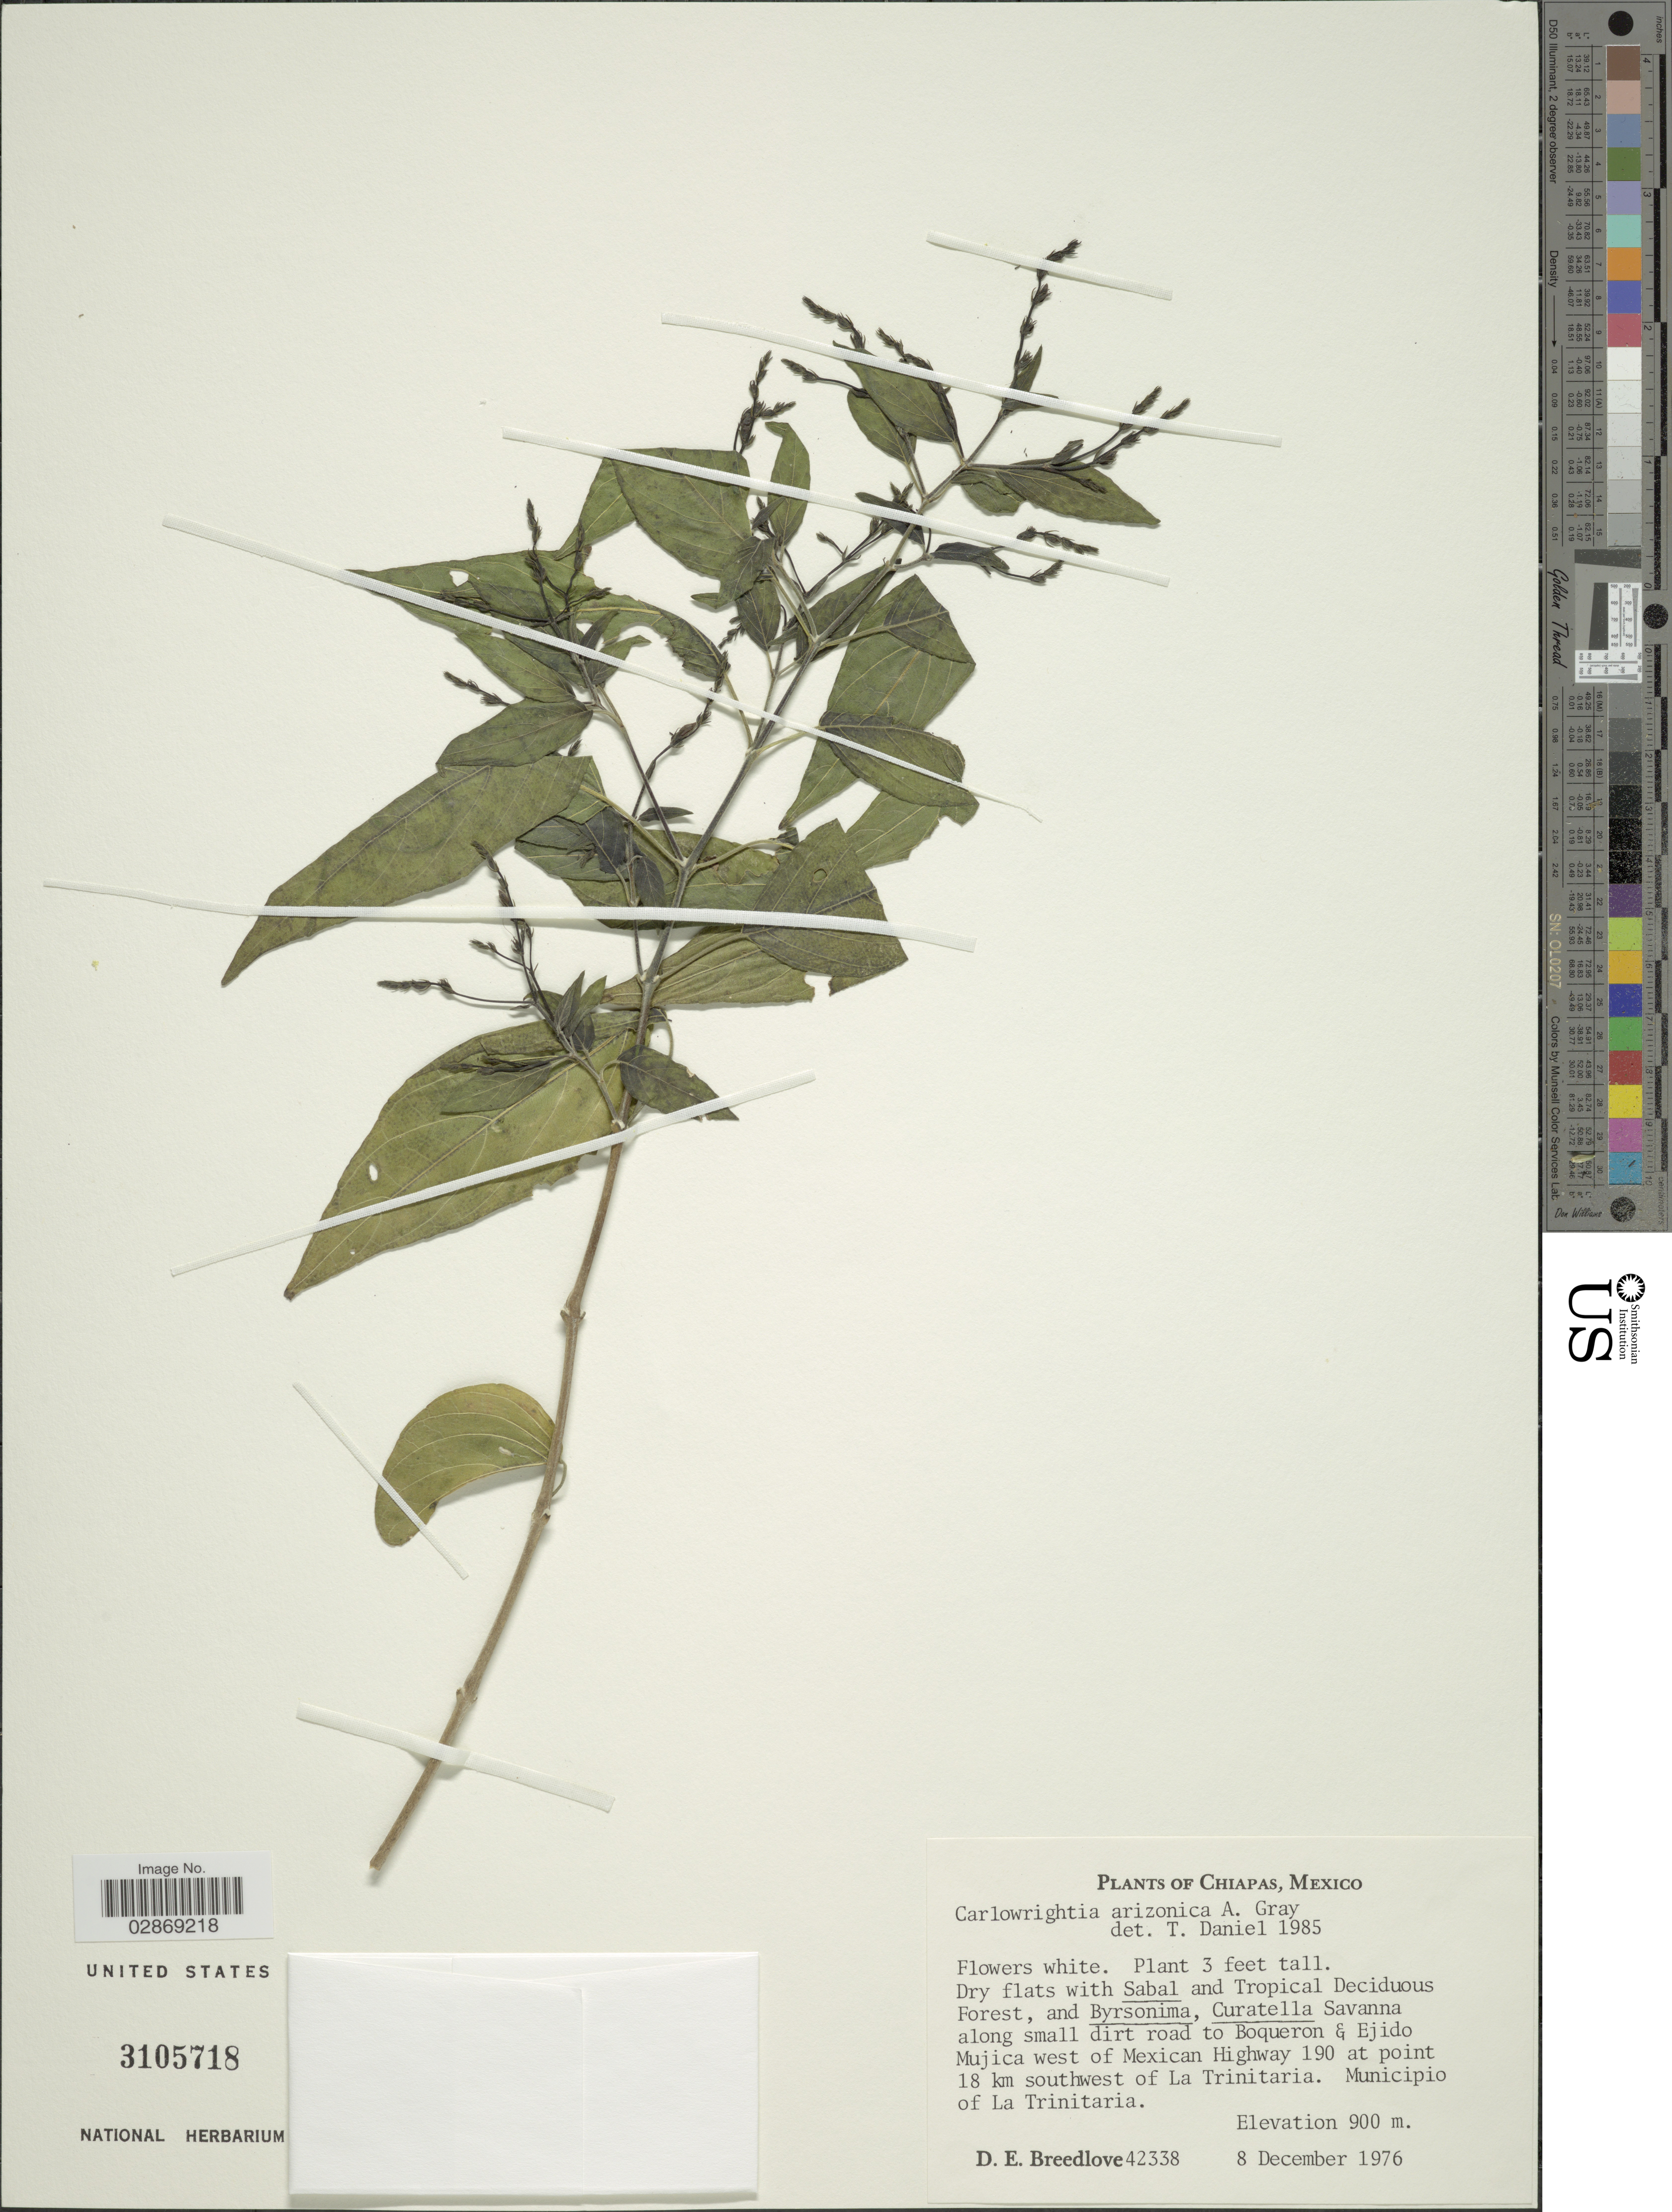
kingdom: Plantae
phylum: Tracheophyta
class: Magnoliopsida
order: Lamiales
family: Acanthaceae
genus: Carlowrightia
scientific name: Carlowrightia arizonica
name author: A. Gray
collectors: D. E. Breedlove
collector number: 42338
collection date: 1976-12-08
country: Mexico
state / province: Chiapas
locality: Along small dirt road to Boqueron & Ejido Mujica west of La Trinitaria, Municipio of La Trinitaria.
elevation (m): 900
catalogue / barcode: US 3105718